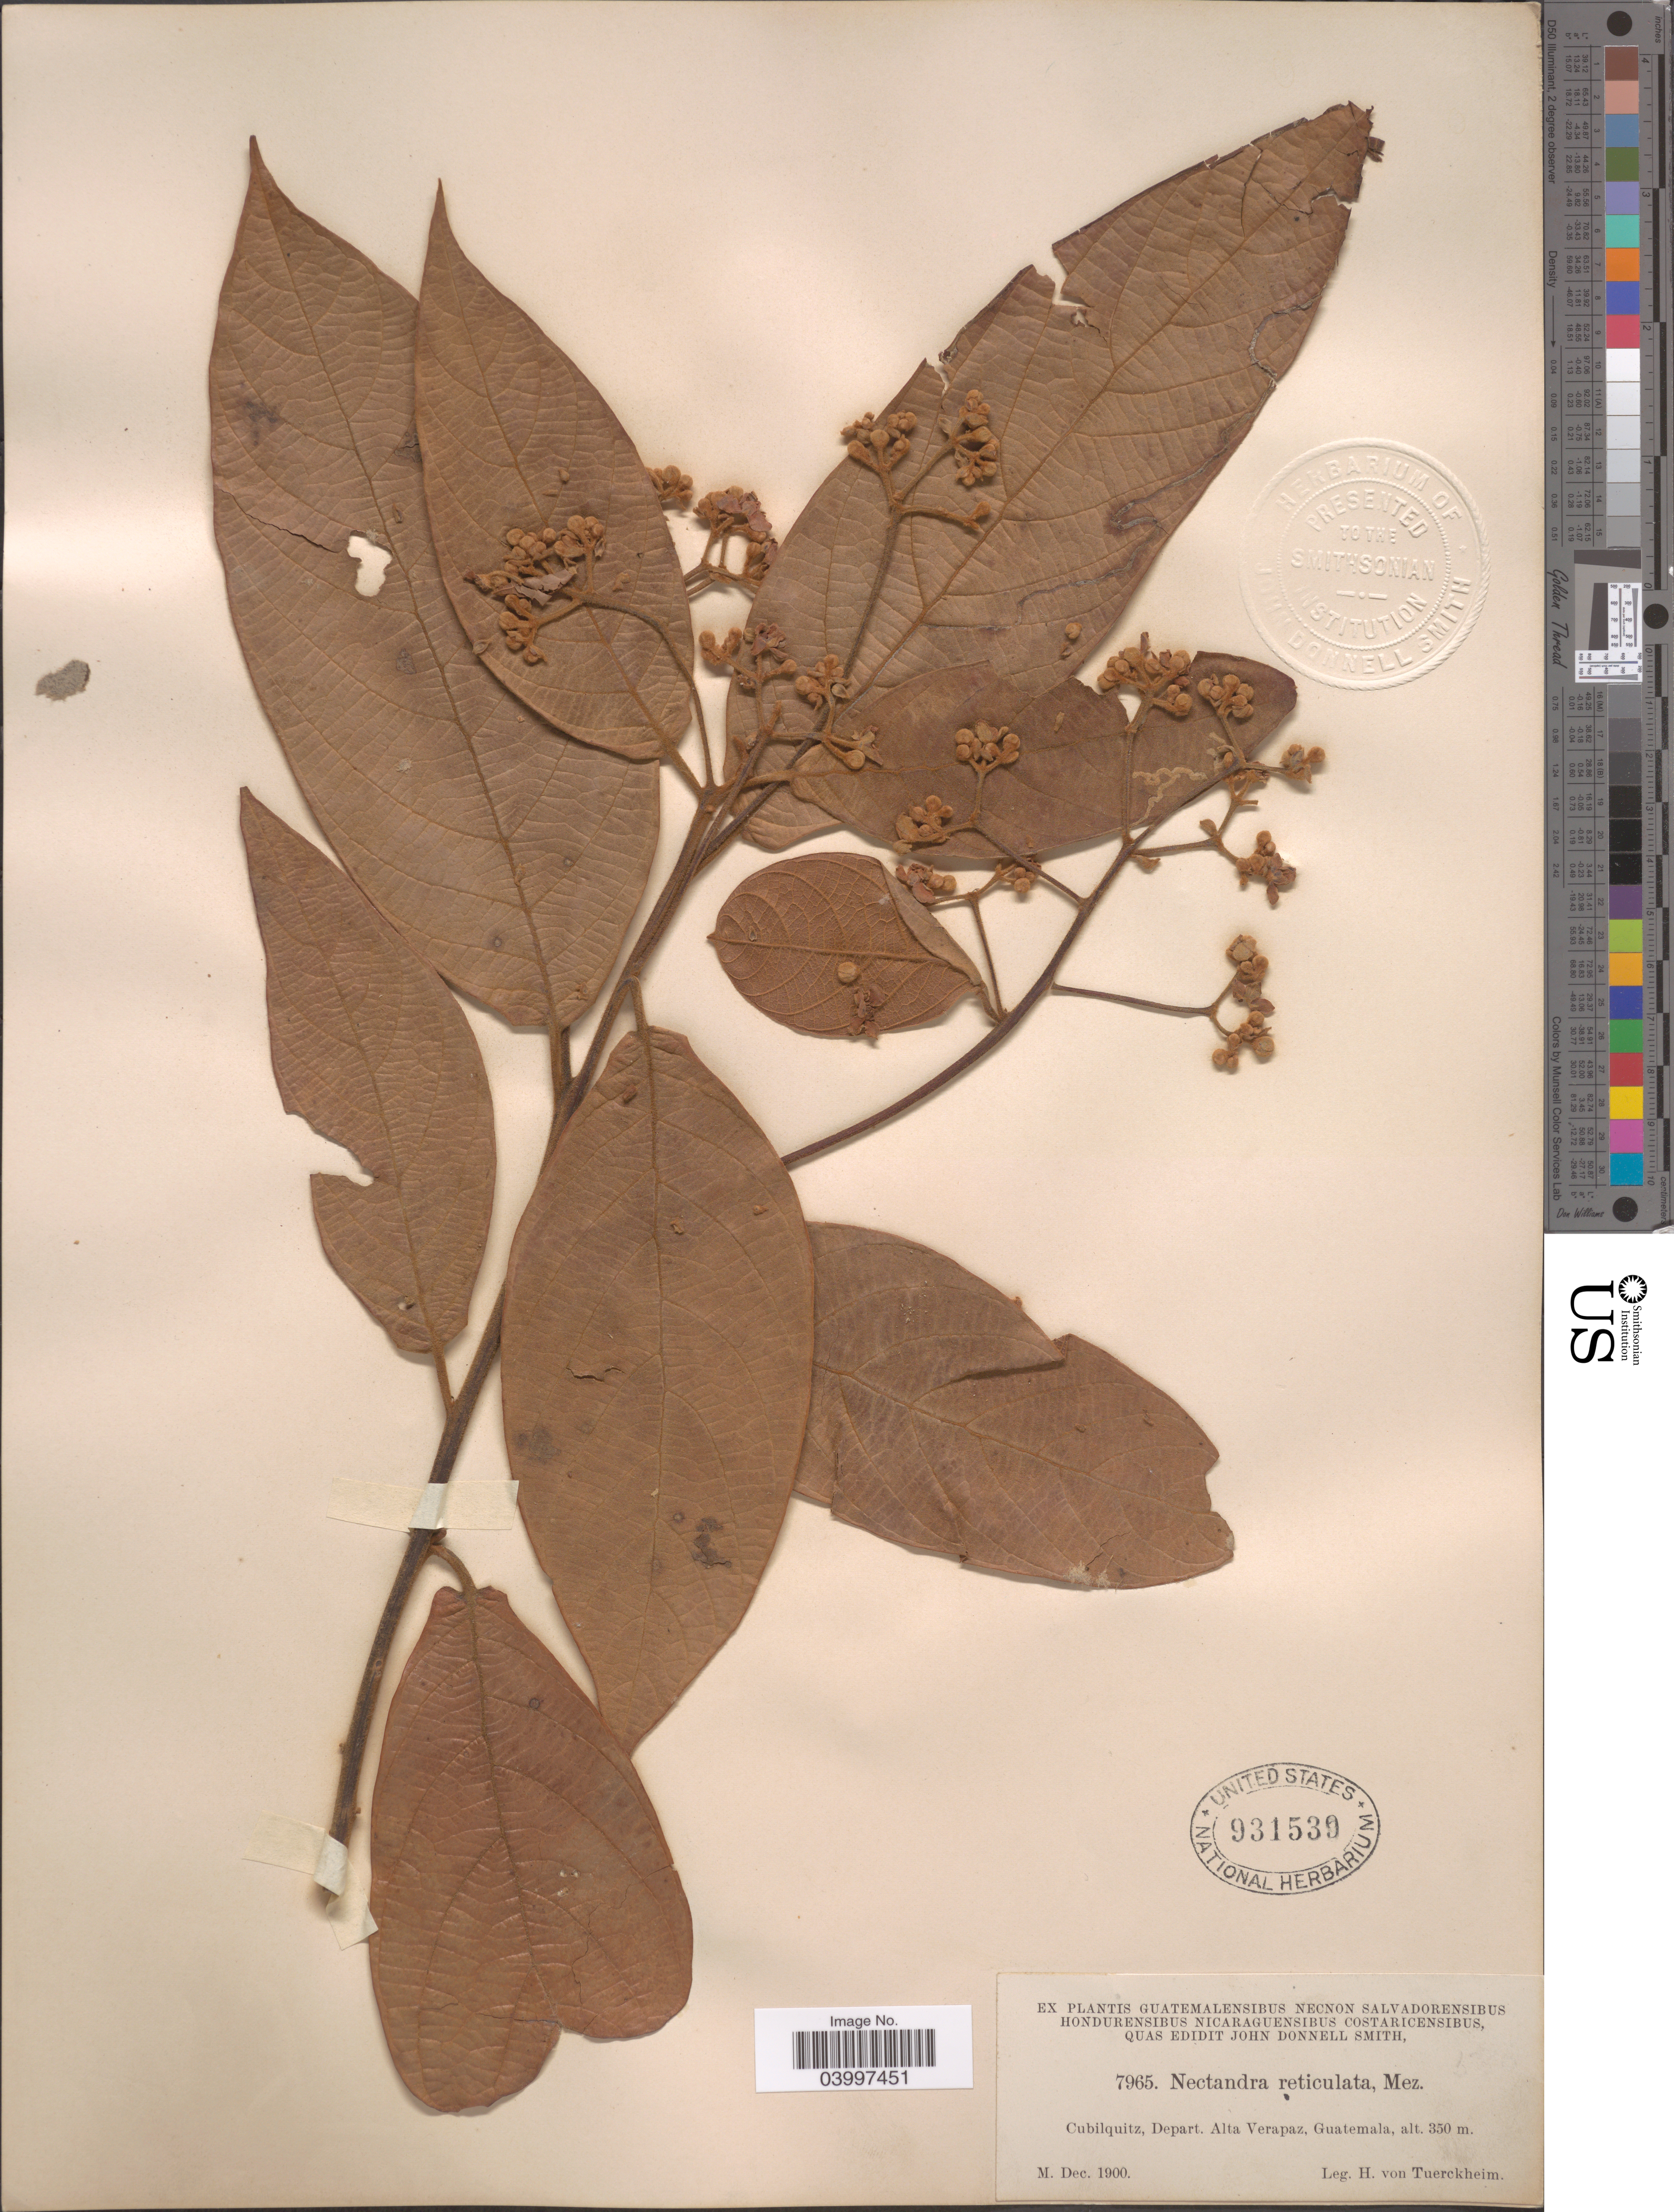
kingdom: Plantae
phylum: Tracheophyta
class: Magnoliopsida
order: Laurales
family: Lauraceae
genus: Nectandra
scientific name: Nectandra reticulata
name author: (Ruiz & Pav.) Mez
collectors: H. von Tuerckheim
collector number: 7965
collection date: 1900-12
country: Guatemala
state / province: Alta Verapaz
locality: Cubilquitz, Depart. Alta Verapaz.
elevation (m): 350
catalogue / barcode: US 931539